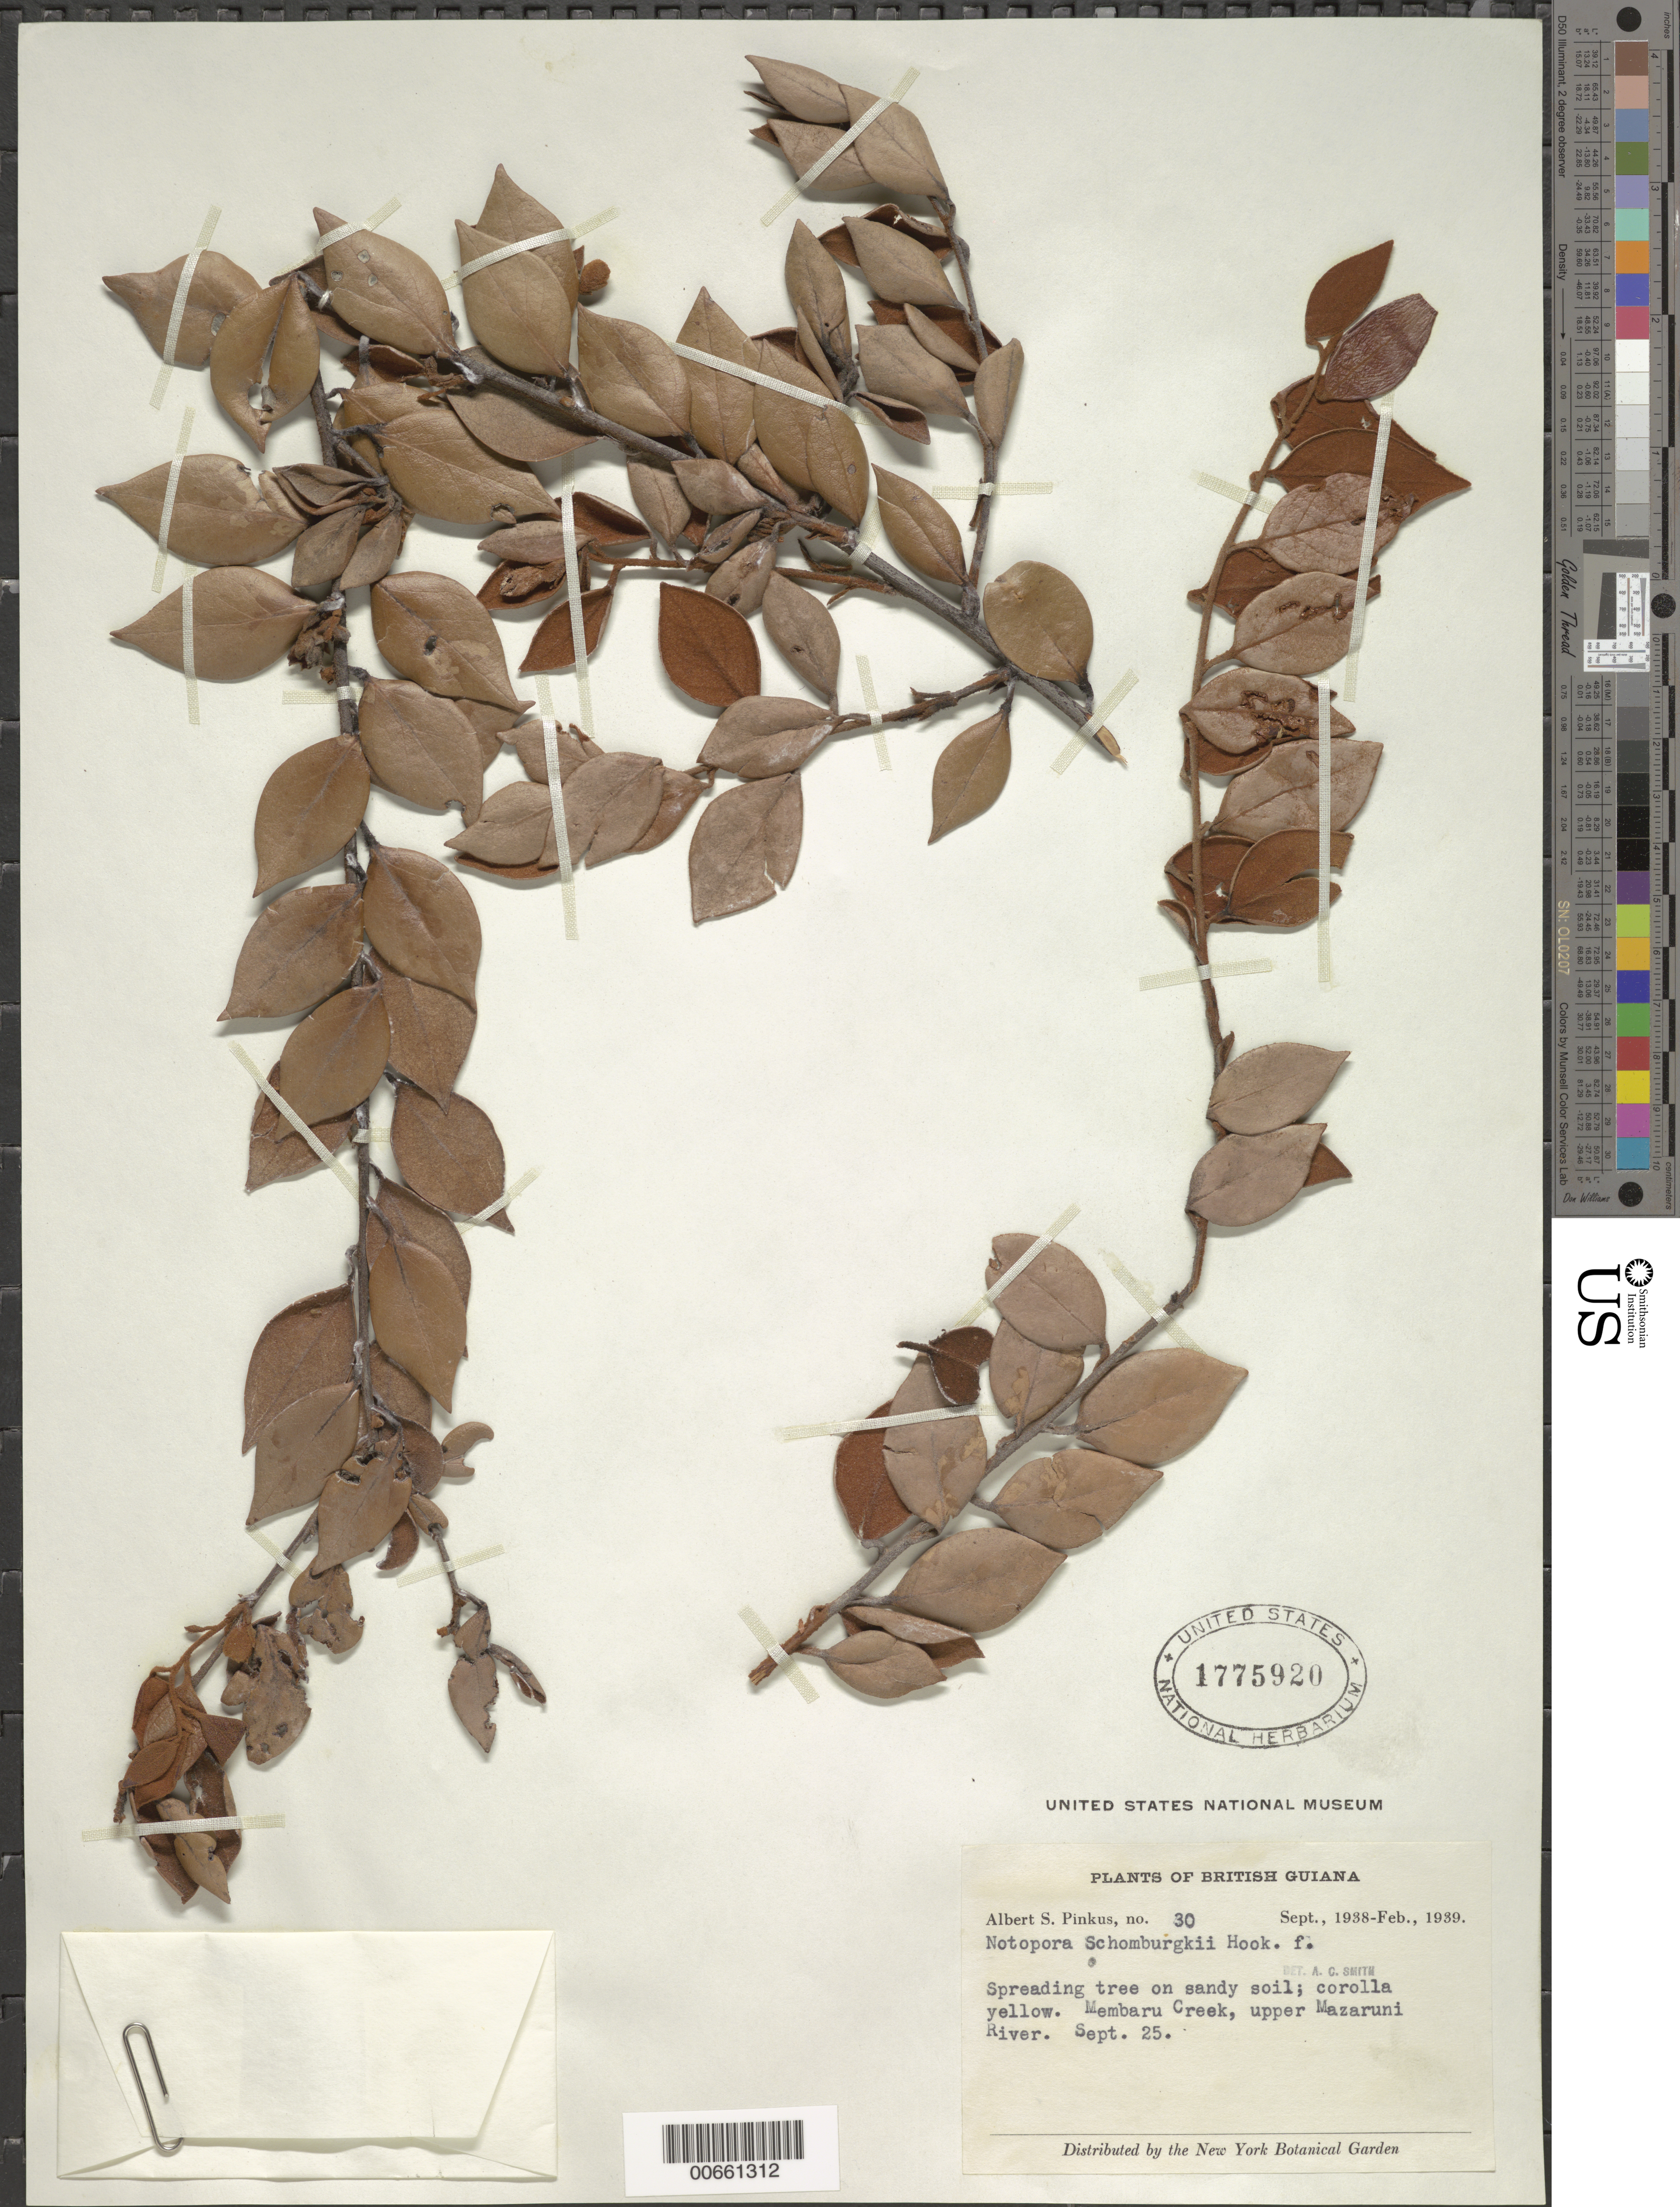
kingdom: Plantae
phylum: Tracheophyta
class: Magnoliopsida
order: Ericales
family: Ericaceae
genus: Notopora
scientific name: Notopora schomburgkii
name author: Hook. f.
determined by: Smith, A. C.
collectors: A. Pinkus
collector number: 30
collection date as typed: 25-Sep-39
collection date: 1939-09-25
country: Guyana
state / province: Cuyuni-Mazaruni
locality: Membaru Creek, upper Mazaruni R.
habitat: Sandy soil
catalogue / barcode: US 1775920